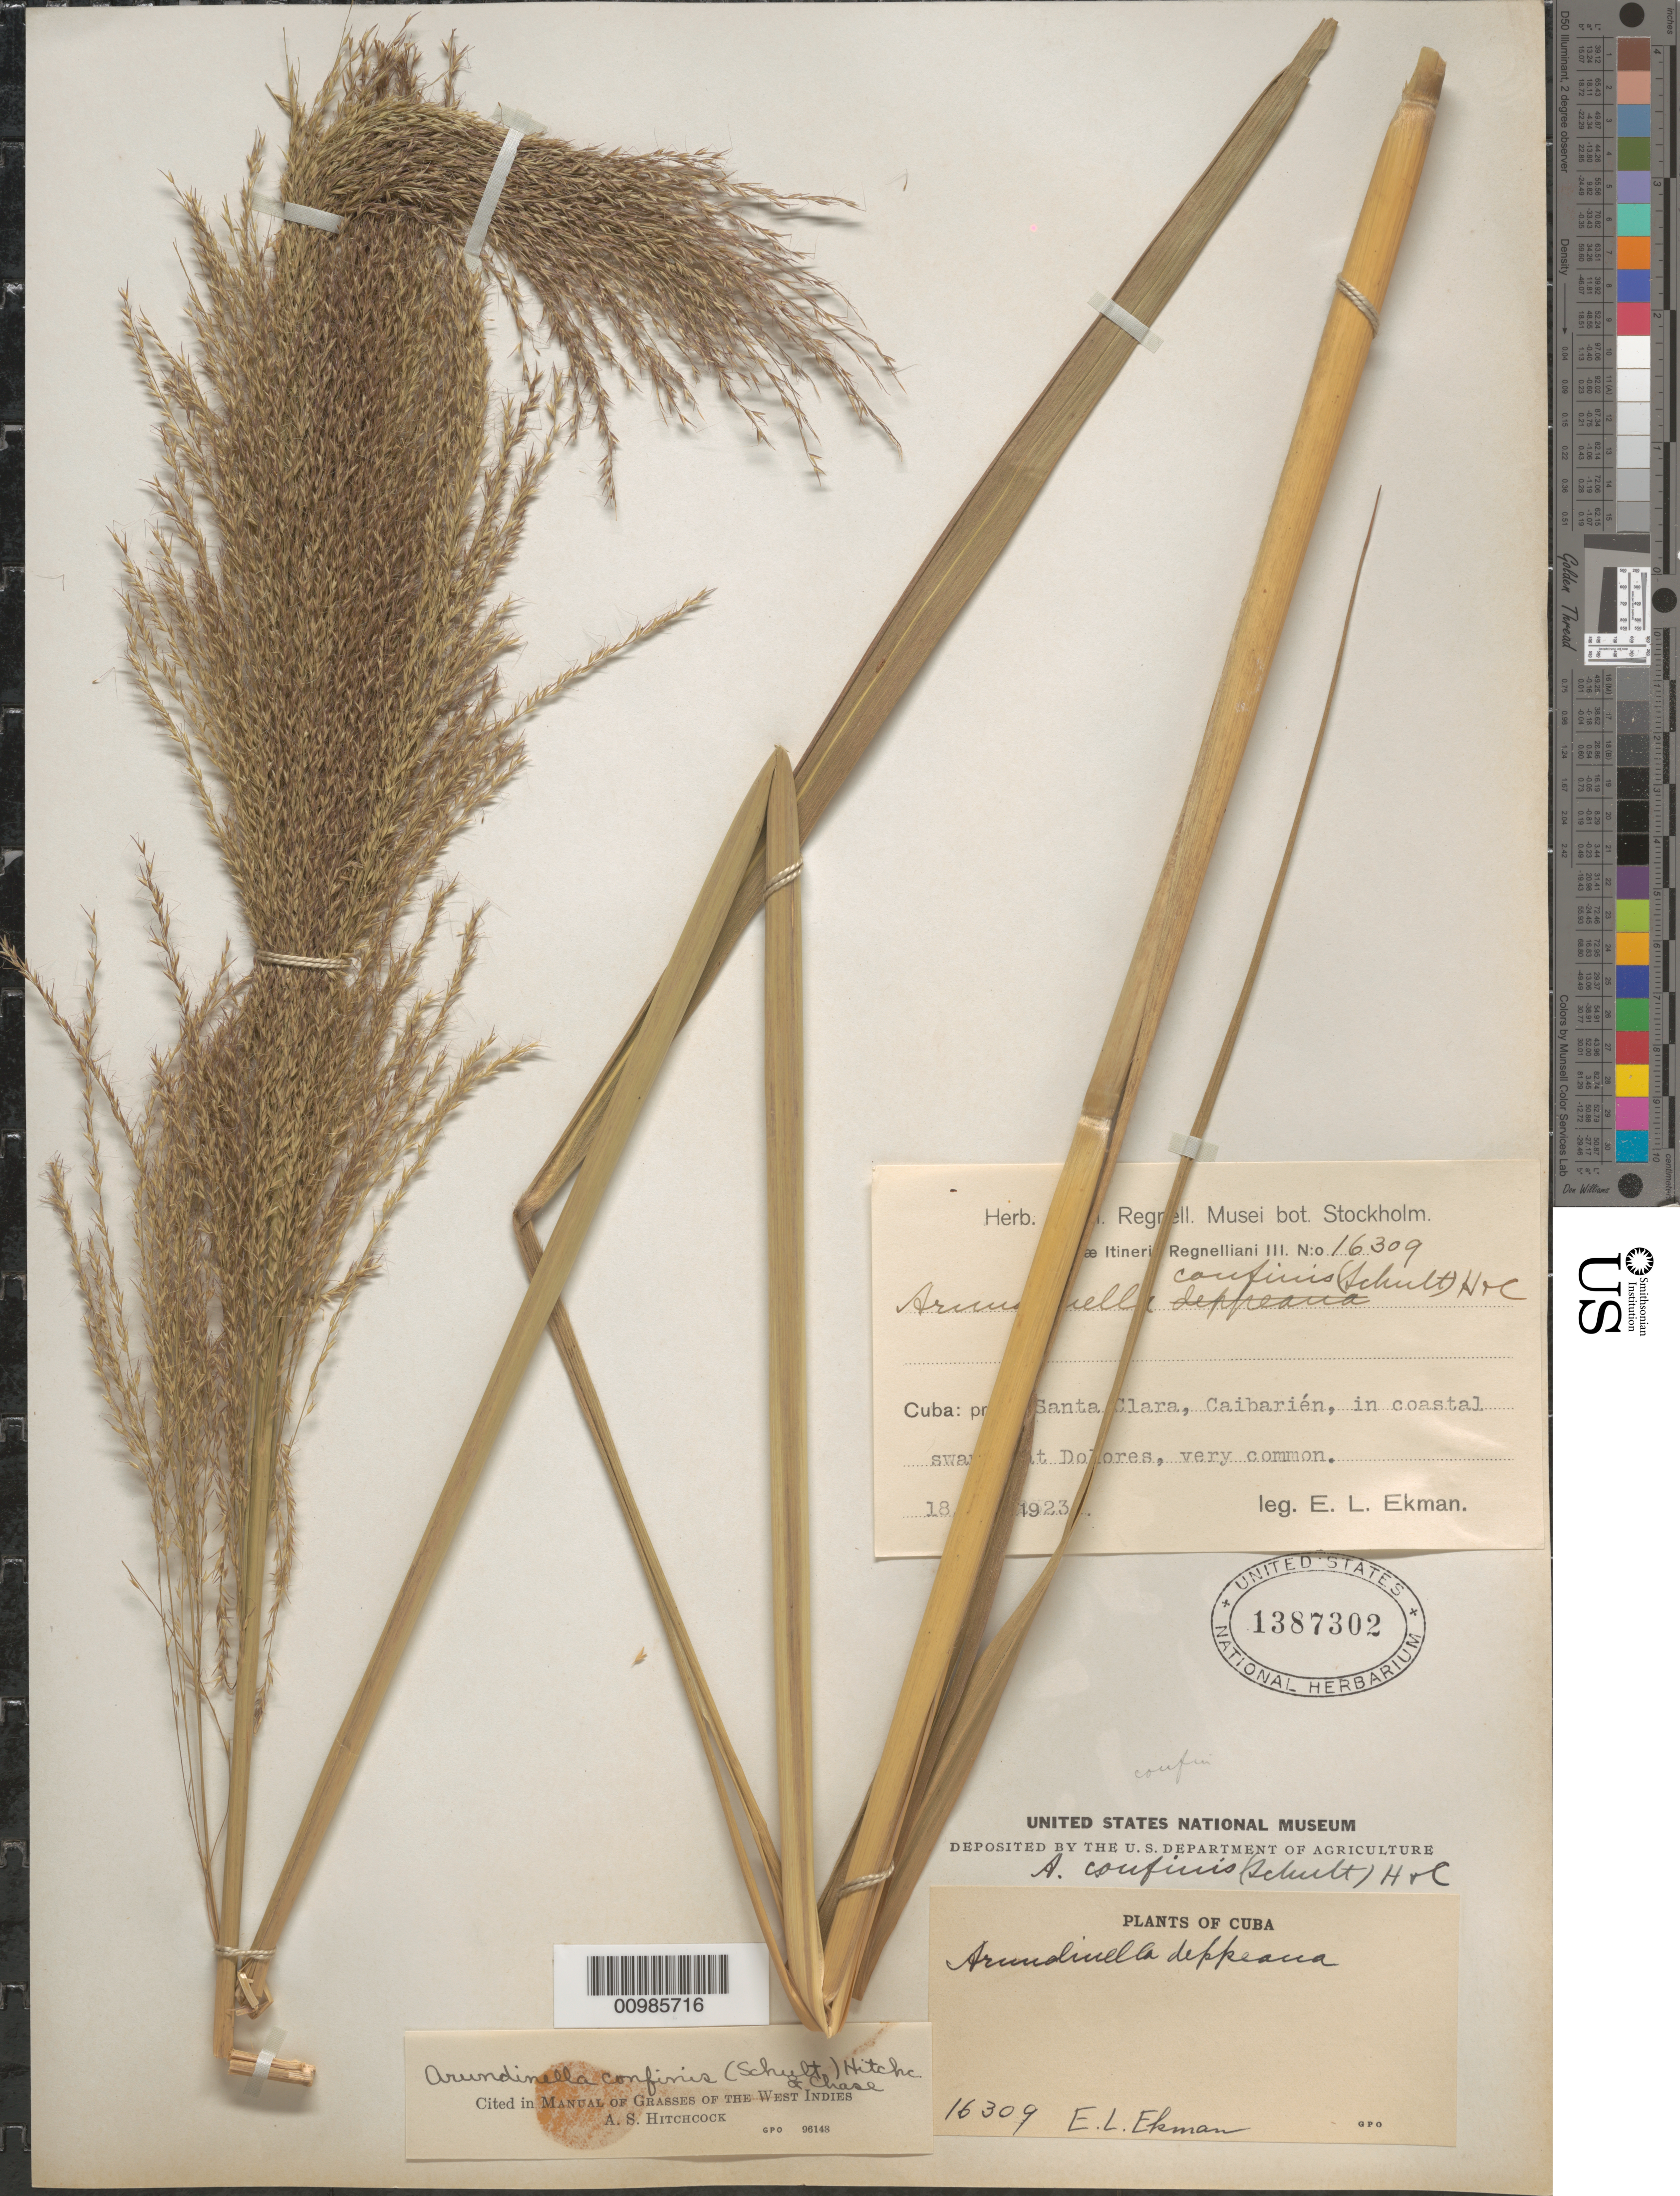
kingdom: Plantae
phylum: Tracheophyta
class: Liliopsida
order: Poales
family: Poaceae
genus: Arundinella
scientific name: Arundinella hispida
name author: (Humb. & Bonpl. ex Willd.) Kuntze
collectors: E. L. Ekman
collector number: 16309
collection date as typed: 18 Feb 1923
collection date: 1923-02-18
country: Cuba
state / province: Villa Clara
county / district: Caibarién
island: Cuba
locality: Dolores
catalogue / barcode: US 1387302